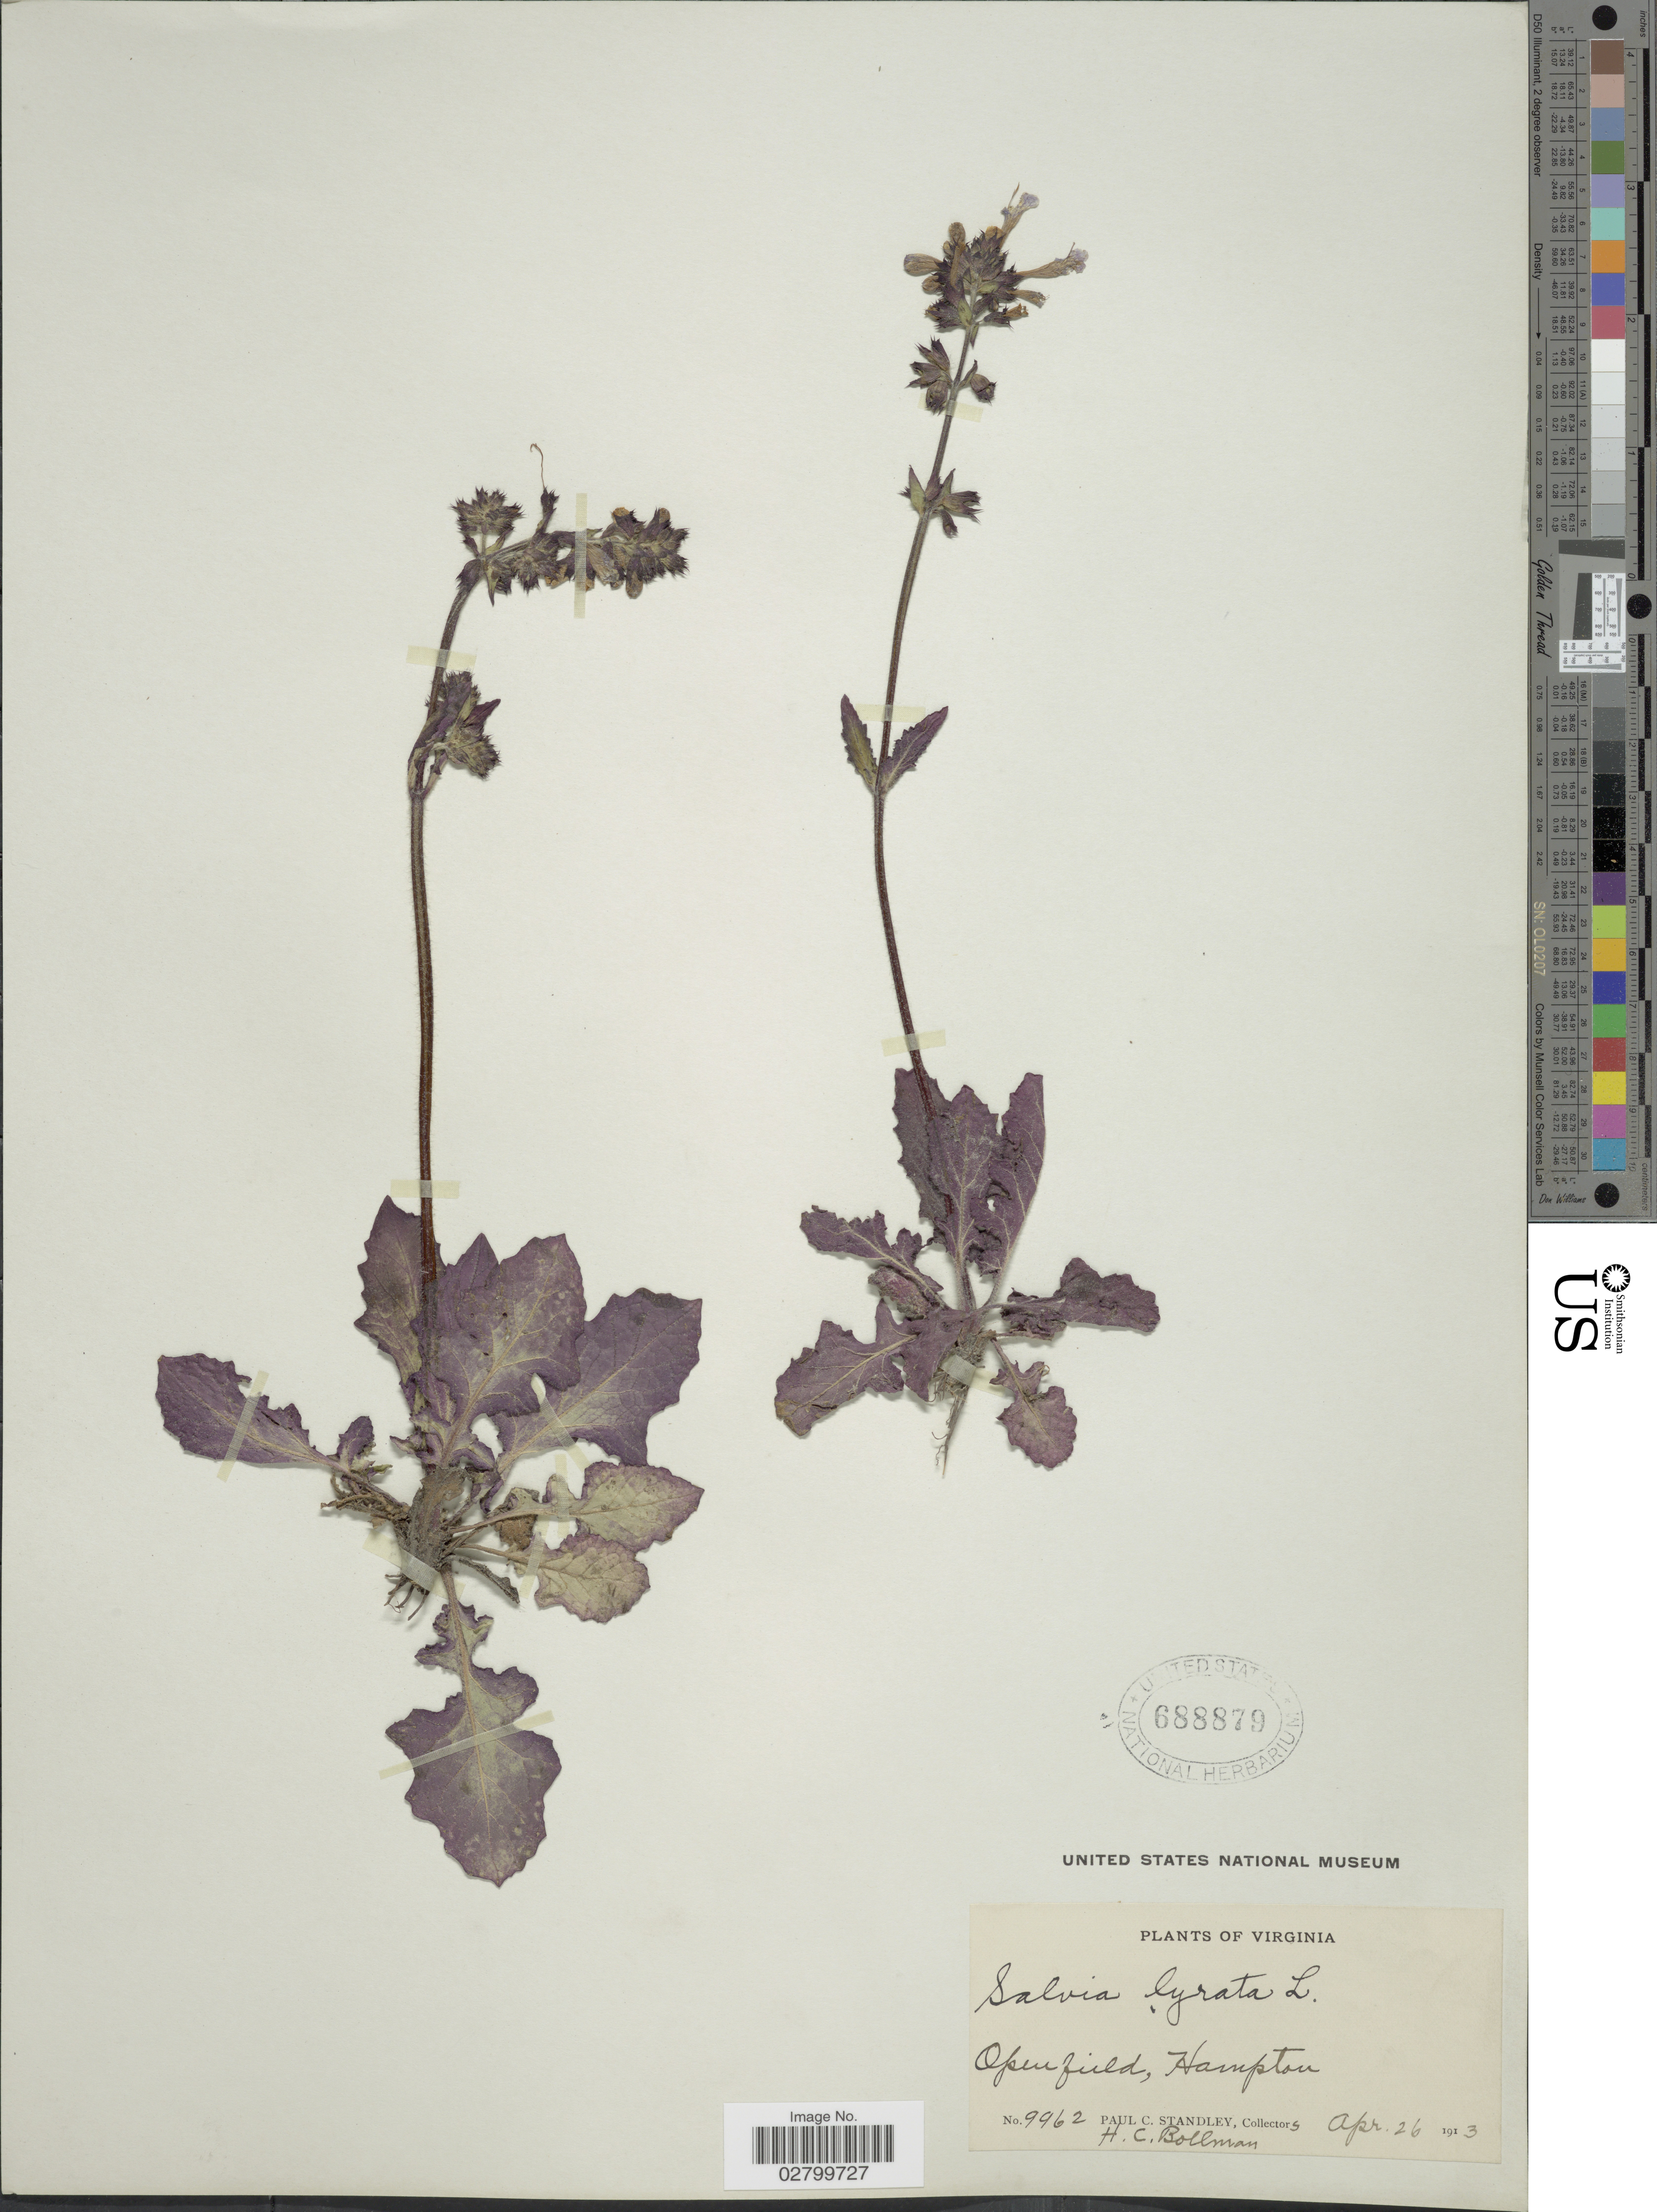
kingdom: Plantae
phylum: Tracheophyta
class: Magnoliopsida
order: Lamiales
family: Lamiaceae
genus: Salvia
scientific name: Salvia lyrata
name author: L.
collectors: P. C. Standley & H. C. Bollman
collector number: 9962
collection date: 1913-04-26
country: United States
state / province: Virginia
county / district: City of Hampton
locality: Open field, Hampton.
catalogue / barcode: US 688879